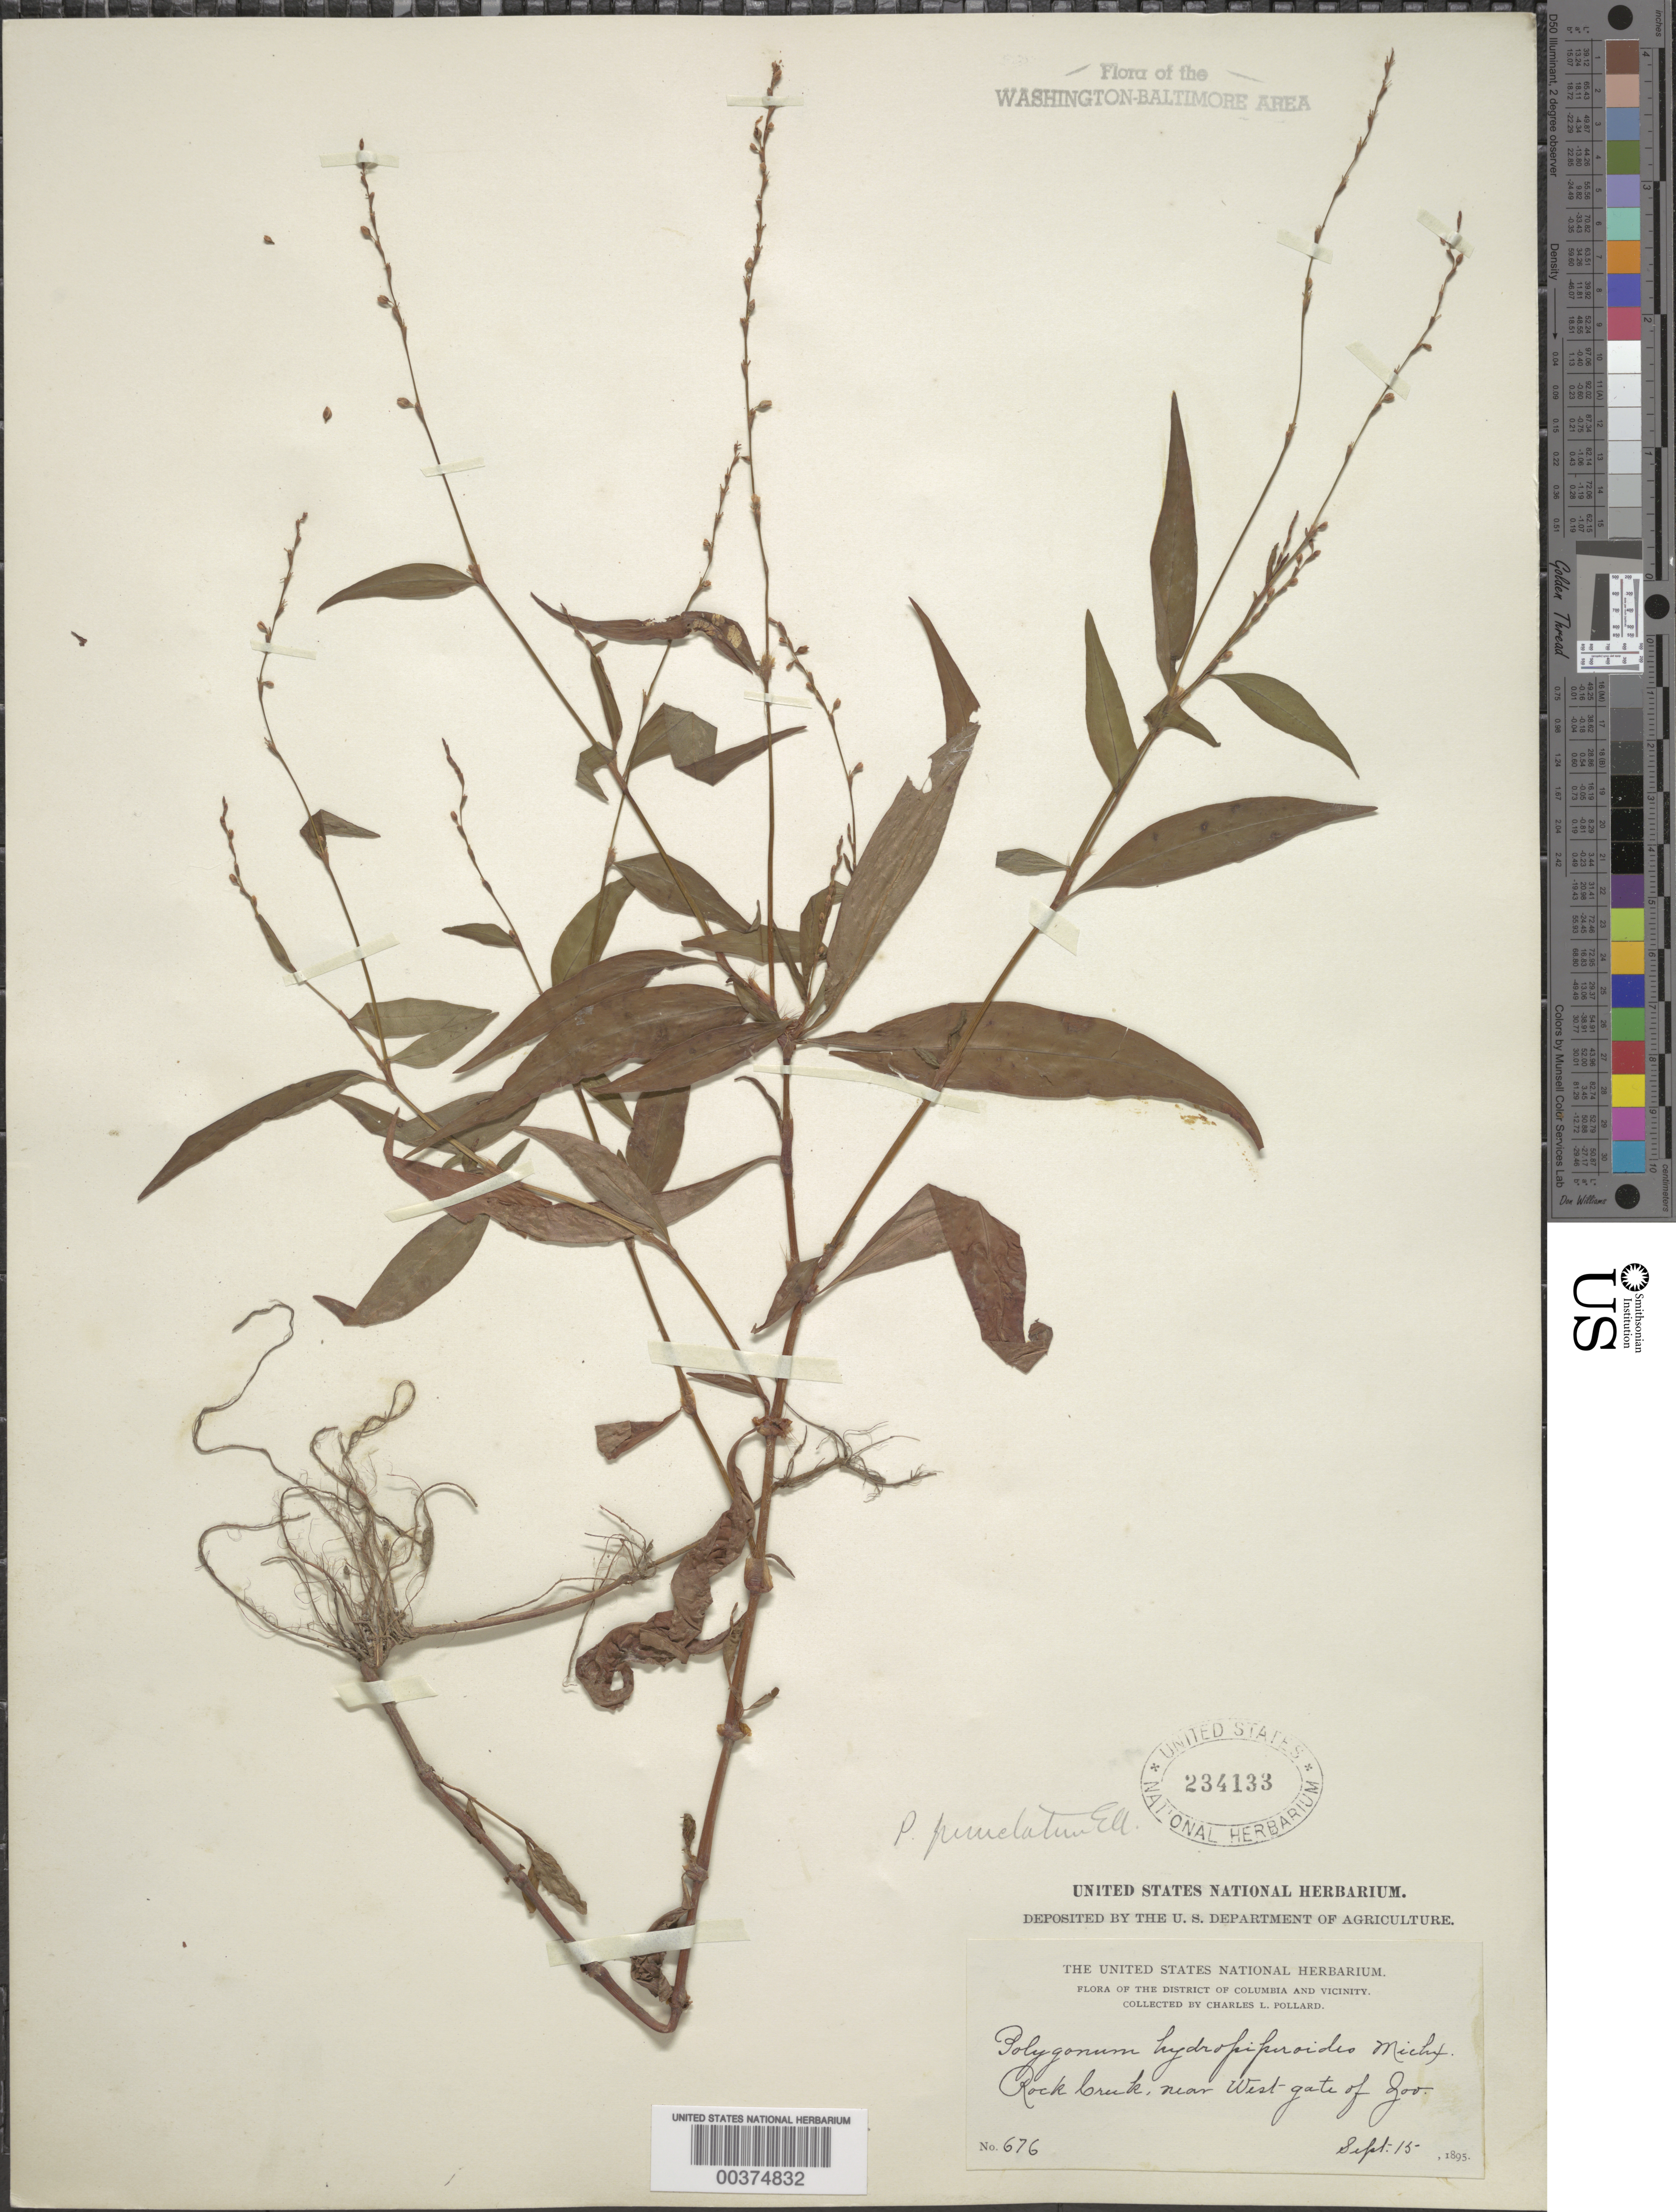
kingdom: Plantae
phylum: Tracheophyta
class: Magnoliopsida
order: Caryophyllales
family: Polygonaceae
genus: Persicaria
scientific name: Persicaria punctata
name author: (Elliott) Small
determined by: Atha, D. E.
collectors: C. L. Pollard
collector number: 676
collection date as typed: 15 Sep 1895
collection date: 1895-09-15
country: United States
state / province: District of Columbia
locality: Rock Creek, near west Gate of Zoo Rock Creek Park and Vicinity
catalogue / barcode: US 234133